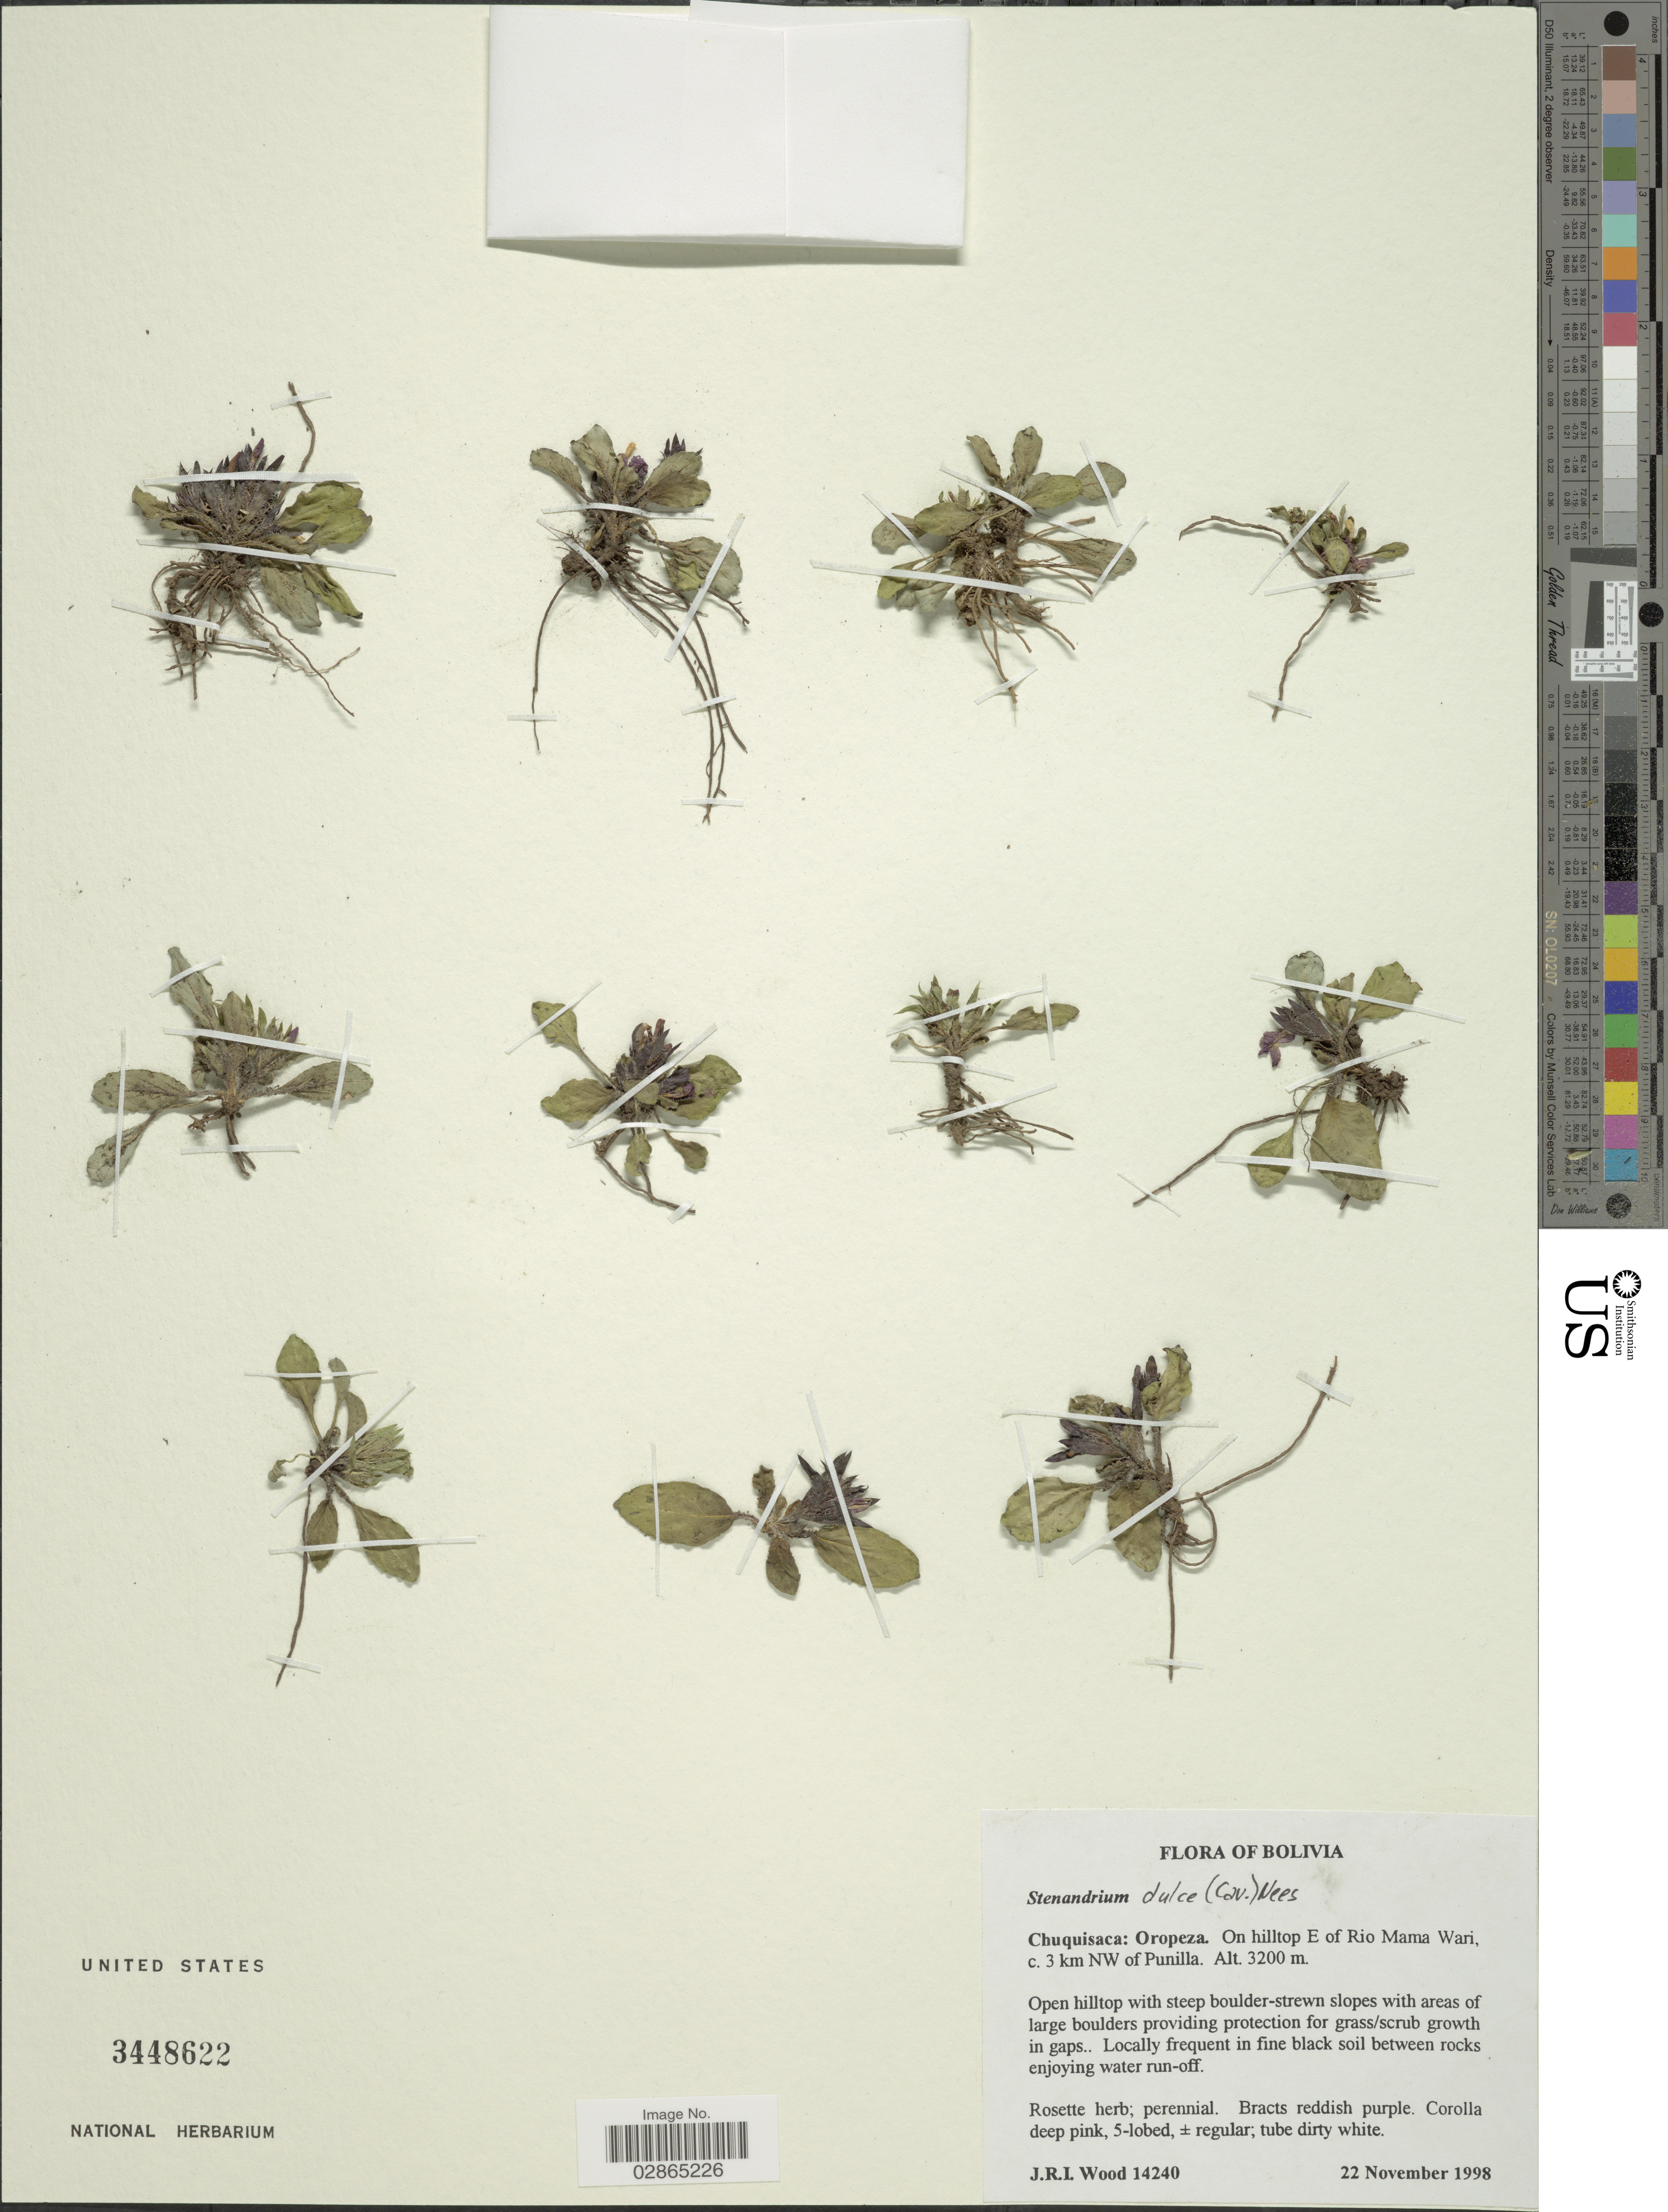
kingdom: Plantae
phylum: Tracheophyta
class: Magnoliopsida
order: Lamiales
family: Acanthaceae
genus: Stenandrium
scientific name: Stenandrium dulce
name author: (Cav.) Nees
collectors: J. R. I. Wood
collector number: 14240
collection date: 1998-11-22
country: Bolivia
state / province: Chuquisaca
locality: Oropeza. On hilltop E of Rio Mama Wari, c. 3 km NW of Punilla.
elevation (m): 3200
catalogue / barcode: US 3448622